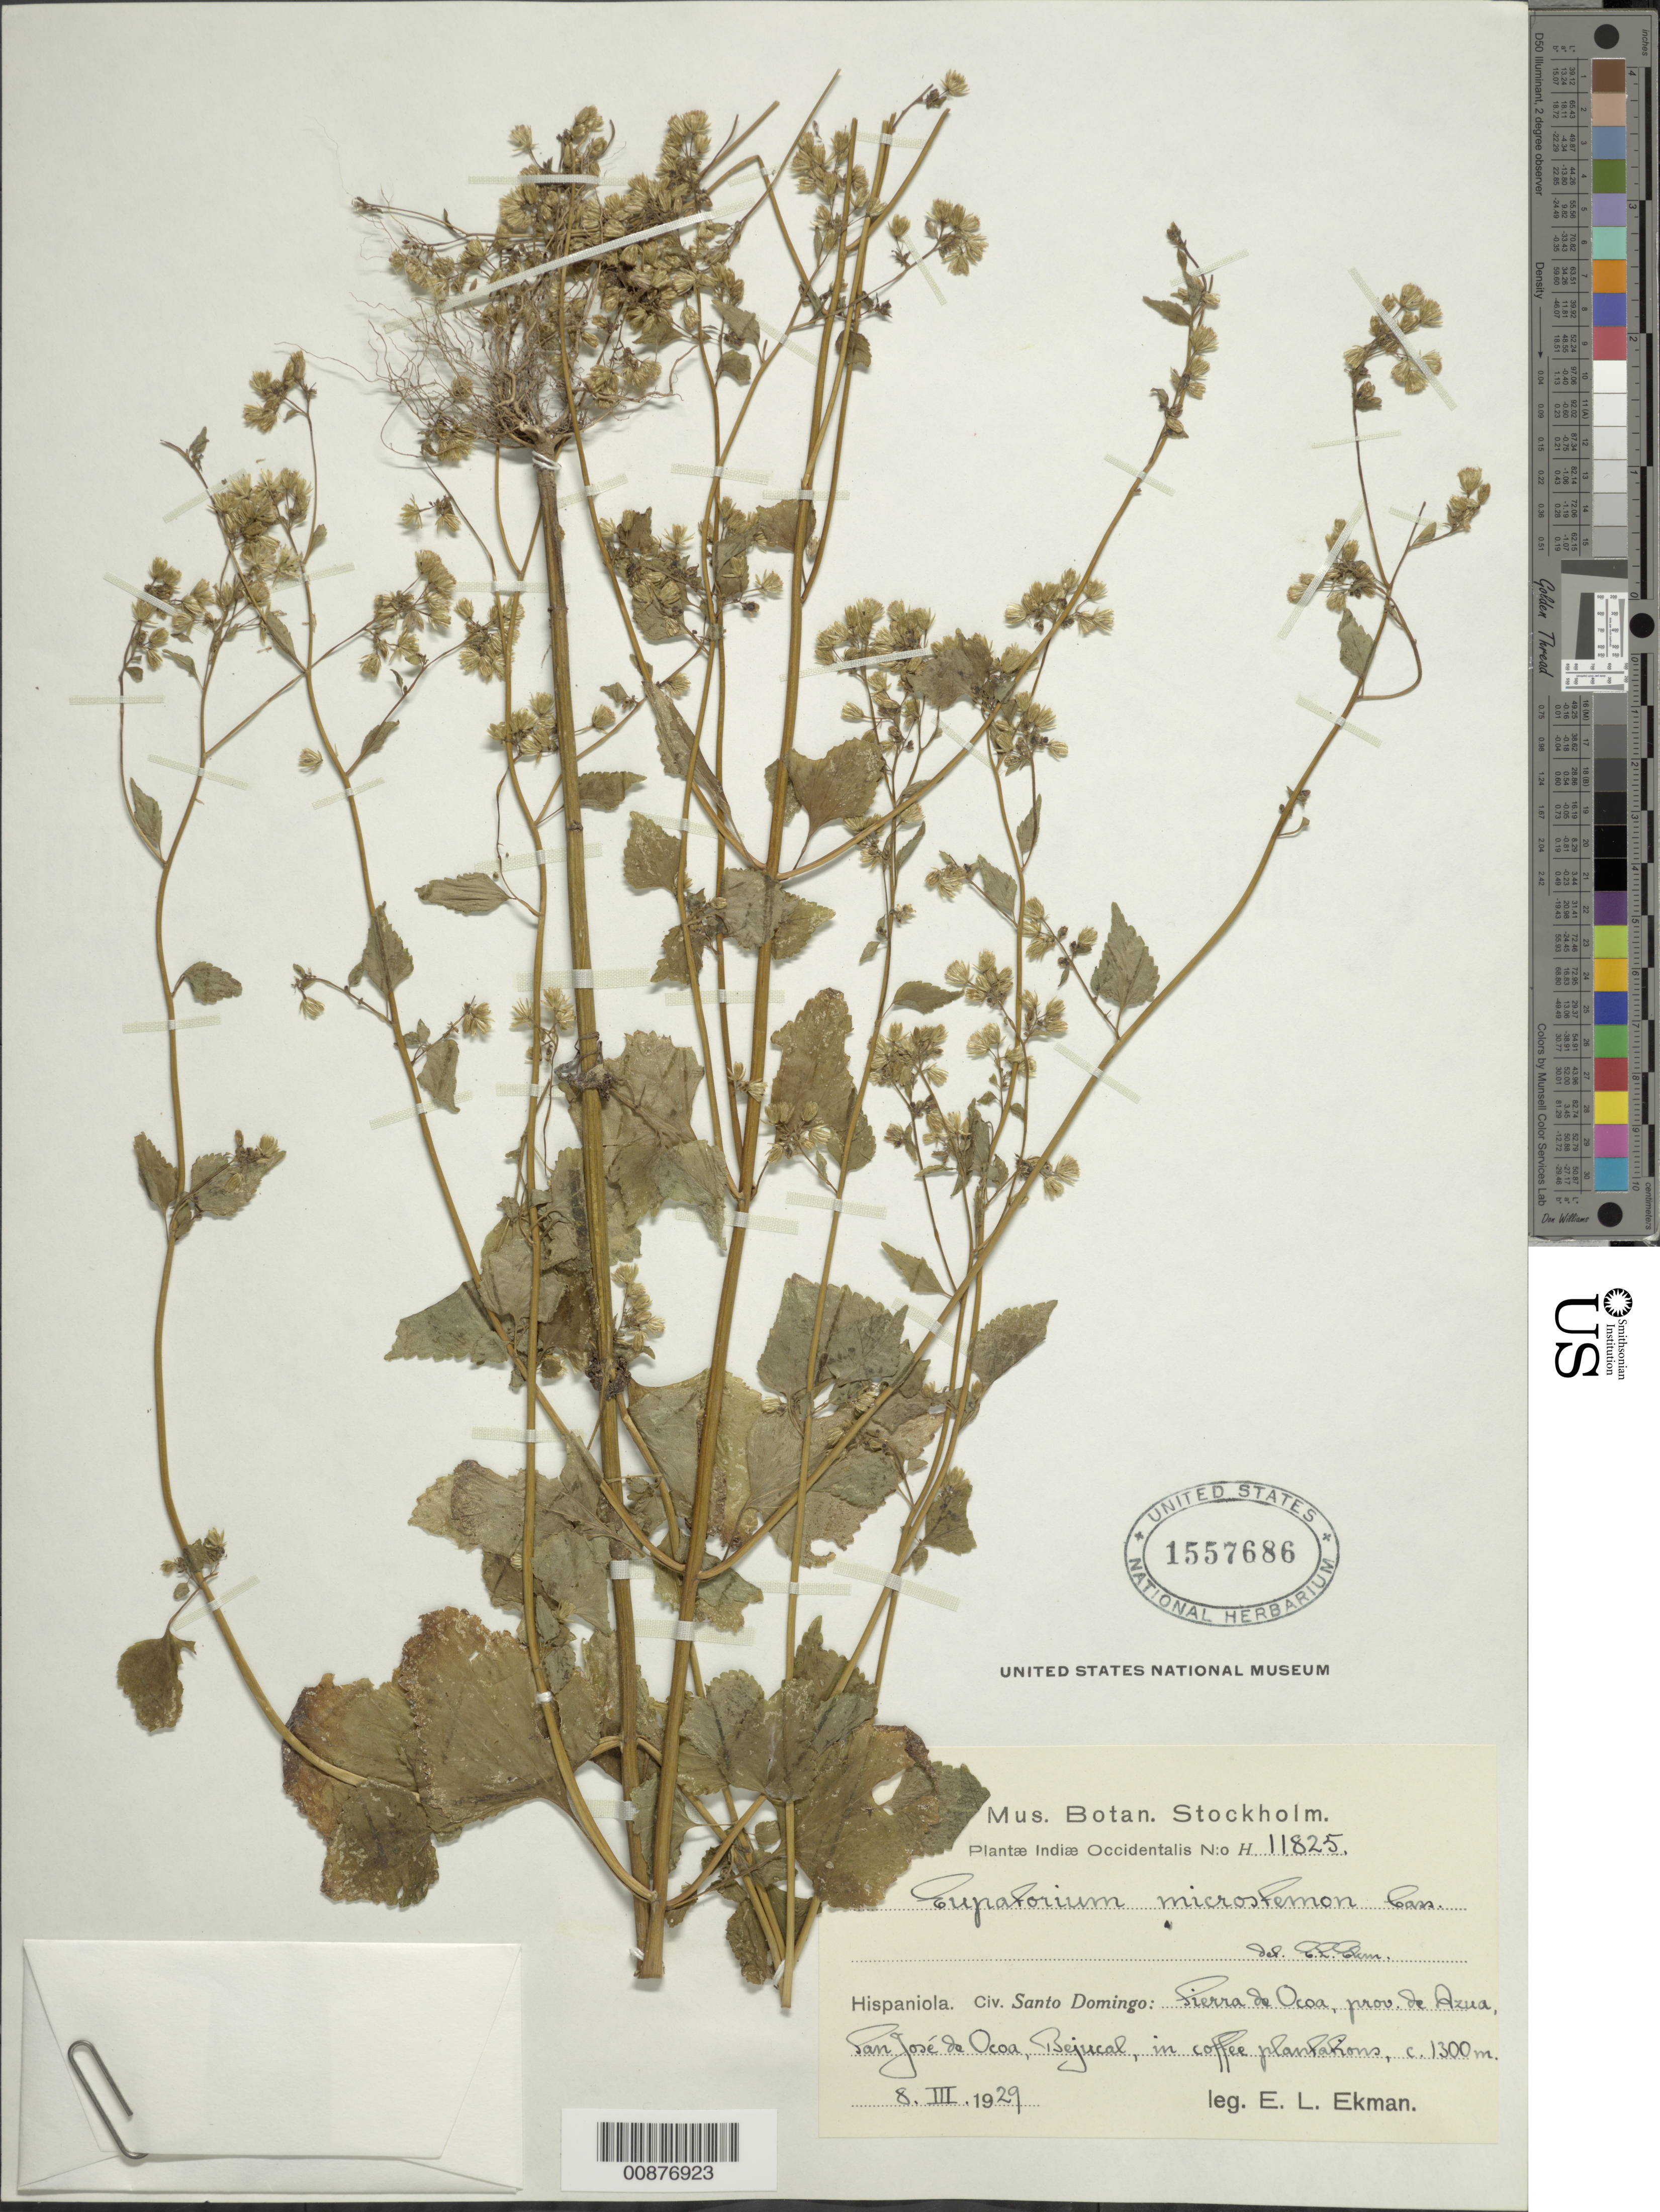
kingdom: Plantae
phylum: Tracheophyta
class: Magnoliopsida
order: Asterales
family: Asteraceae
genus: Fleischmannia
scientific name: Fleischmannia microstemon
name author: (Cass.) R.M. King & H. Rob.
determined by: Ekman, E. L.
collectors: E. L. Ekman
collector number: H 11825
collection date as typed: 08 Mar 1929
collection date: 1929-03-08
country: Dominican Republic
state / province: Azua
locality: Sierra de Ocoa, San José de Ocoa, Bejucal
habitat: Coffee plantations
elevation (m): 1300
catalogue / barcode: US 1557686